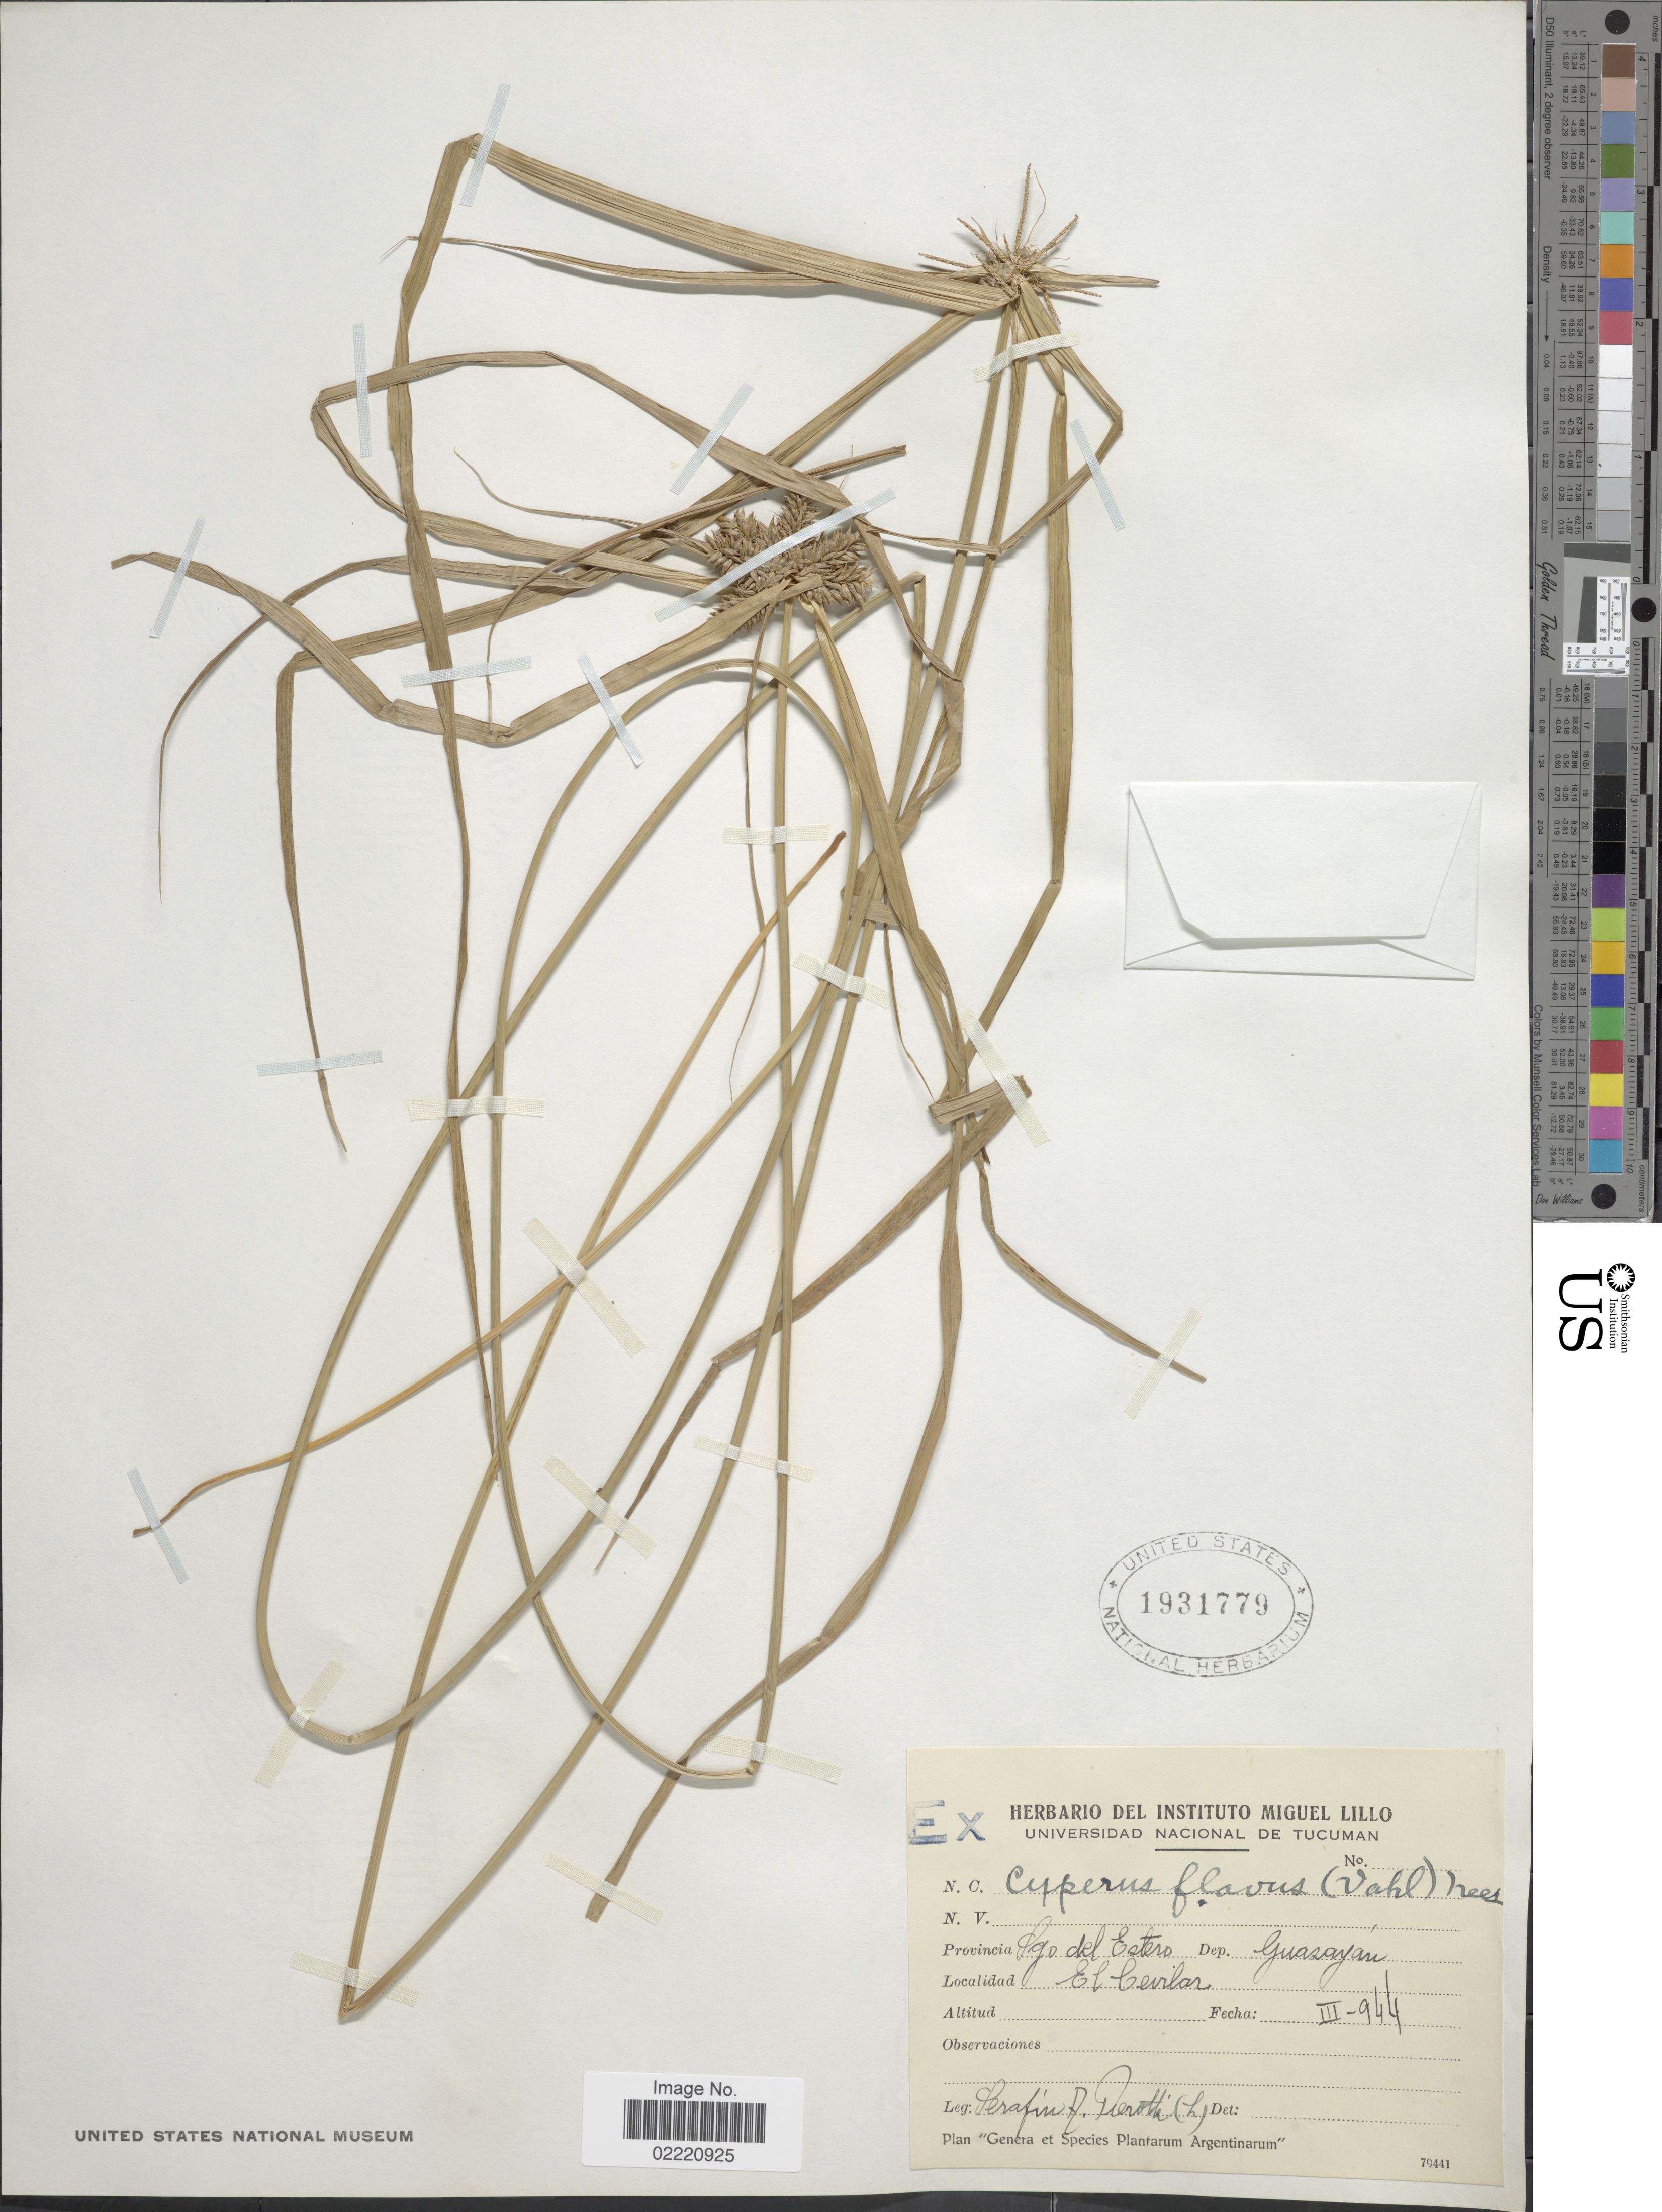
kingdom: Plantae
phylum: Tracheophyta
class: Liliopsida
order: Poales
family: Cyperaceae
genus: Cyperus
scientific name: Cyperus aggregatus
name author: (Willd.) Endl.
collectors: S. A. Pierotti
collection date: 1944-03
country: Argentina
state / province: Santiago del Estero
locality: Dep. Guasayan, El Cevilar.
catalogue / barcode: US 1931779